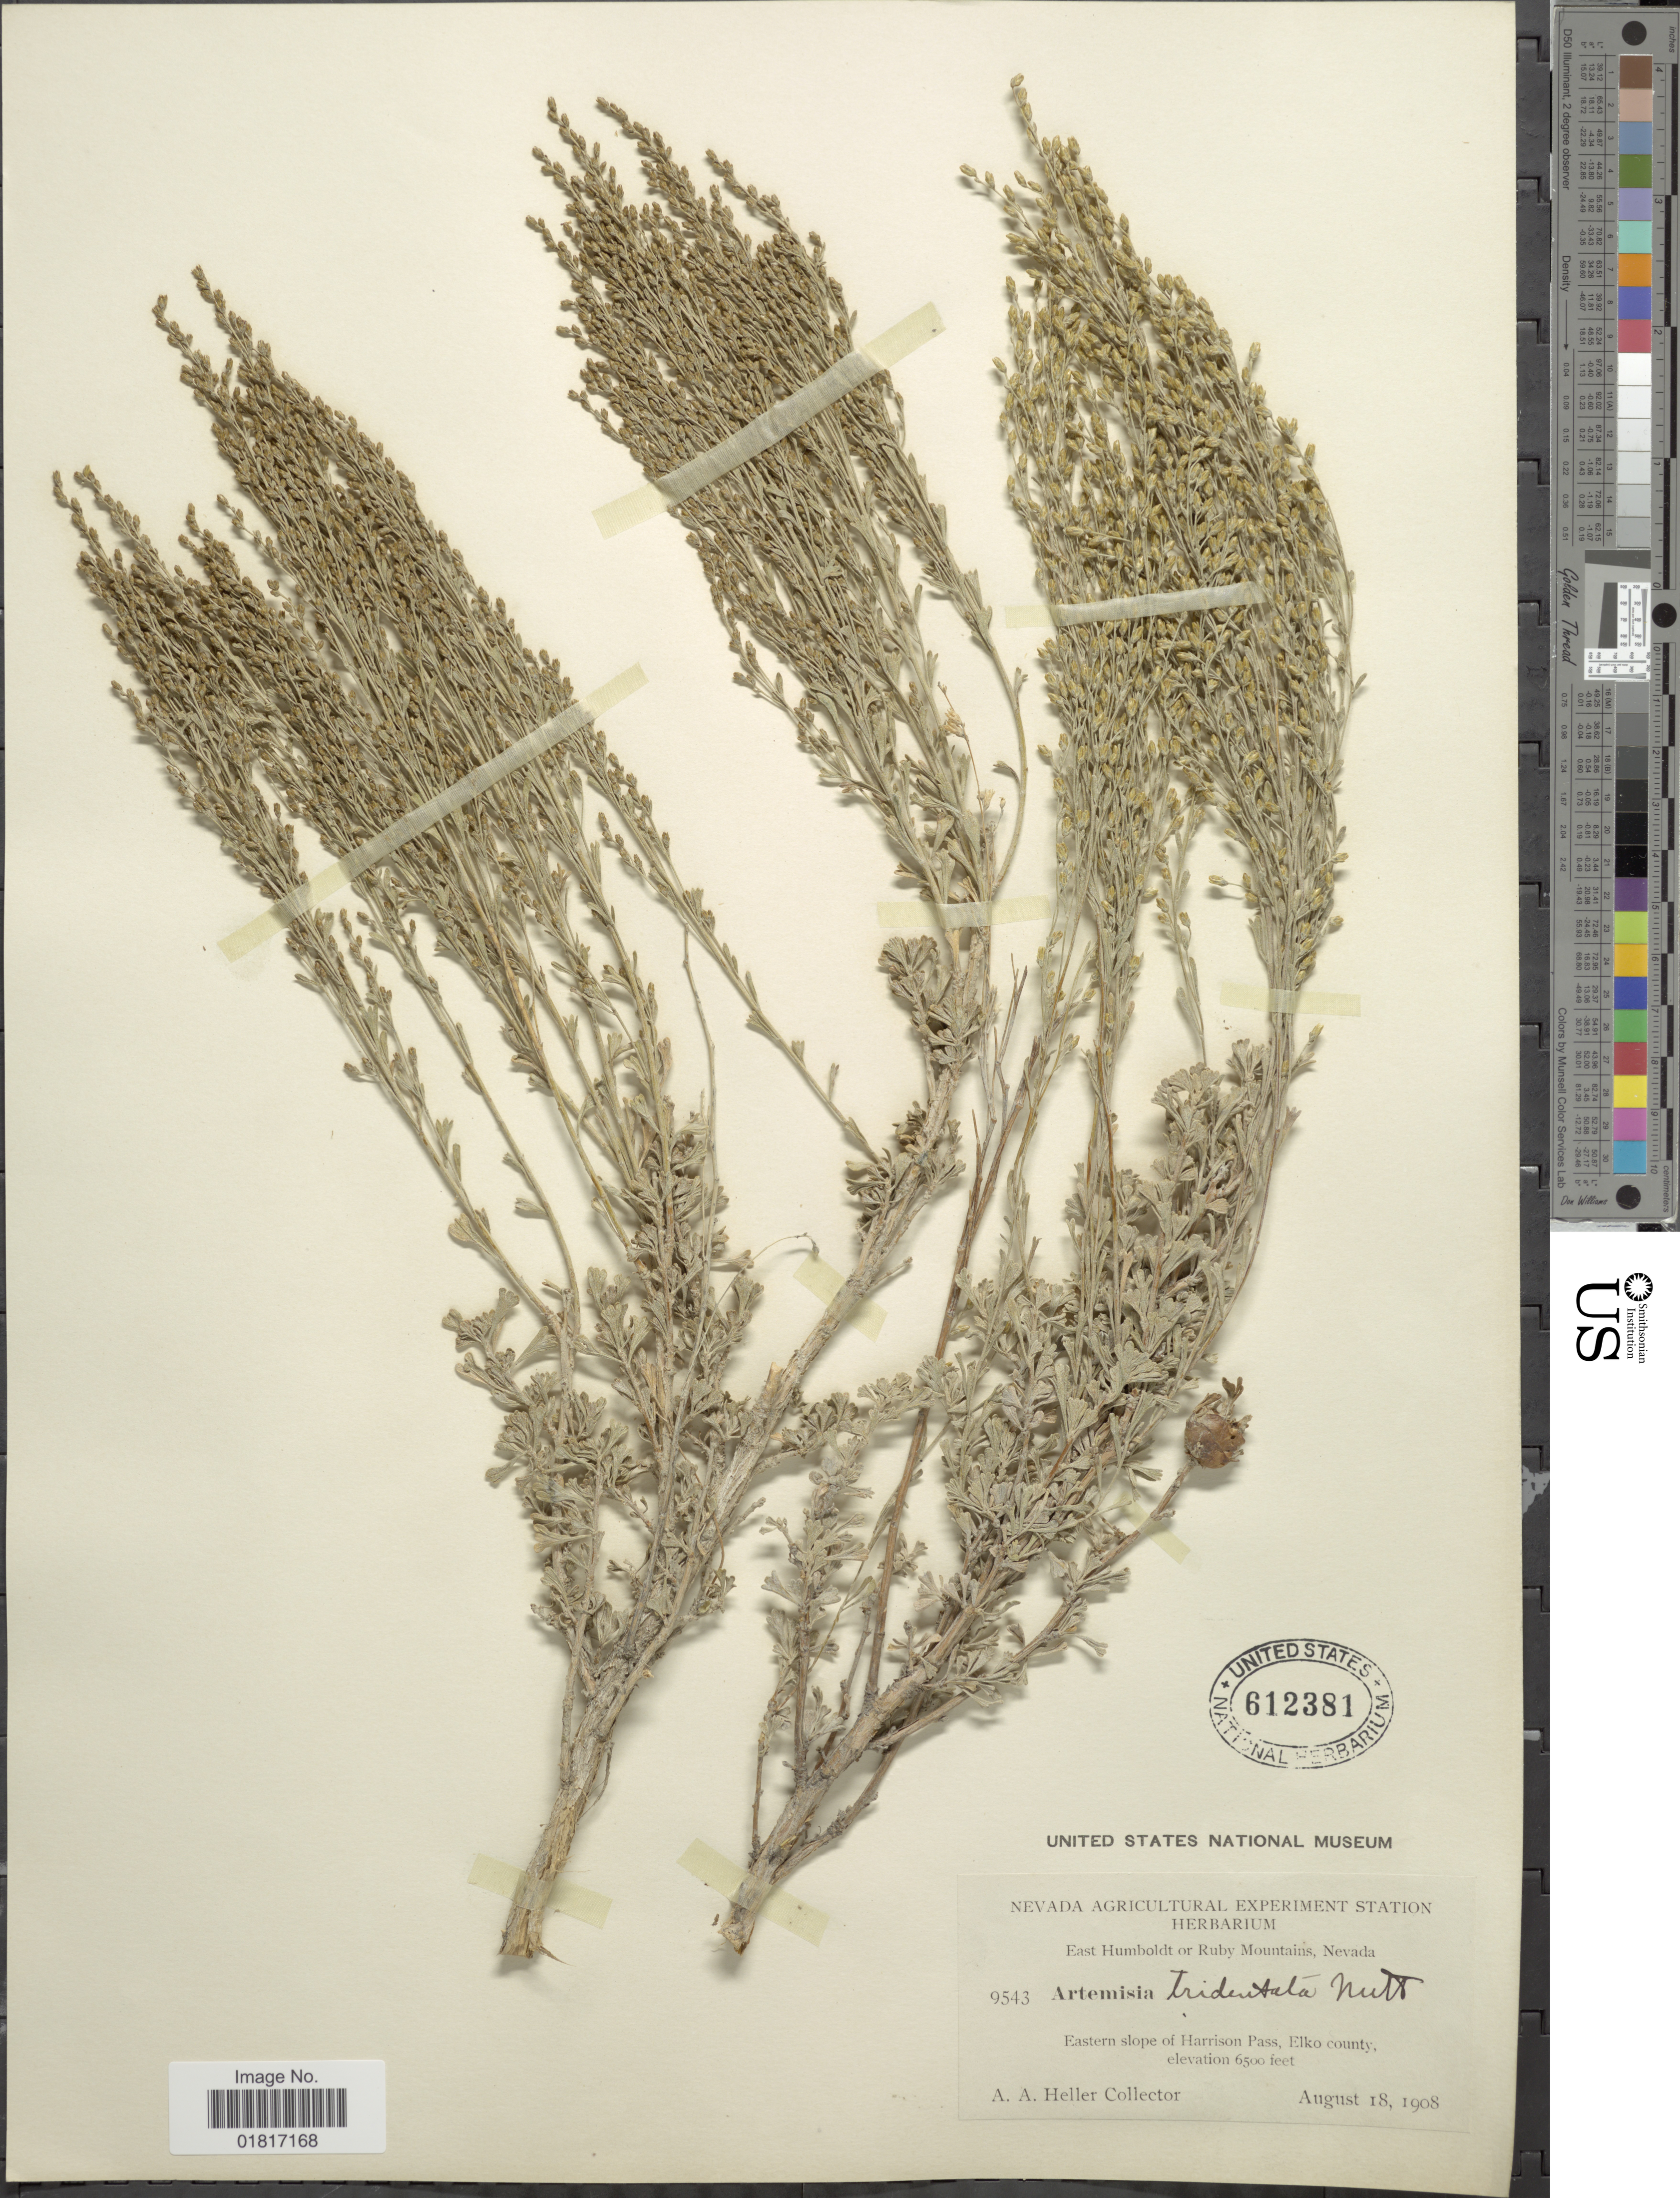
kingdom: Plantae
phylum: Tracheophyta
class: Magnoliopsida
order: Asterales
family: Asteraceae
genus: Artemisia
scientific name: Artemisia tridentata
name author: Nutt.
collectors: A. A. Heller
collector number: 9543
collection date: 1908-08-18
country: United States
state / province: Nevada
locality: East Humboldt or Ruby Mountains, Eastern slope of Harrison Pass, Elko County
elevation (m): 1981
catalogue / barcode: US 612381